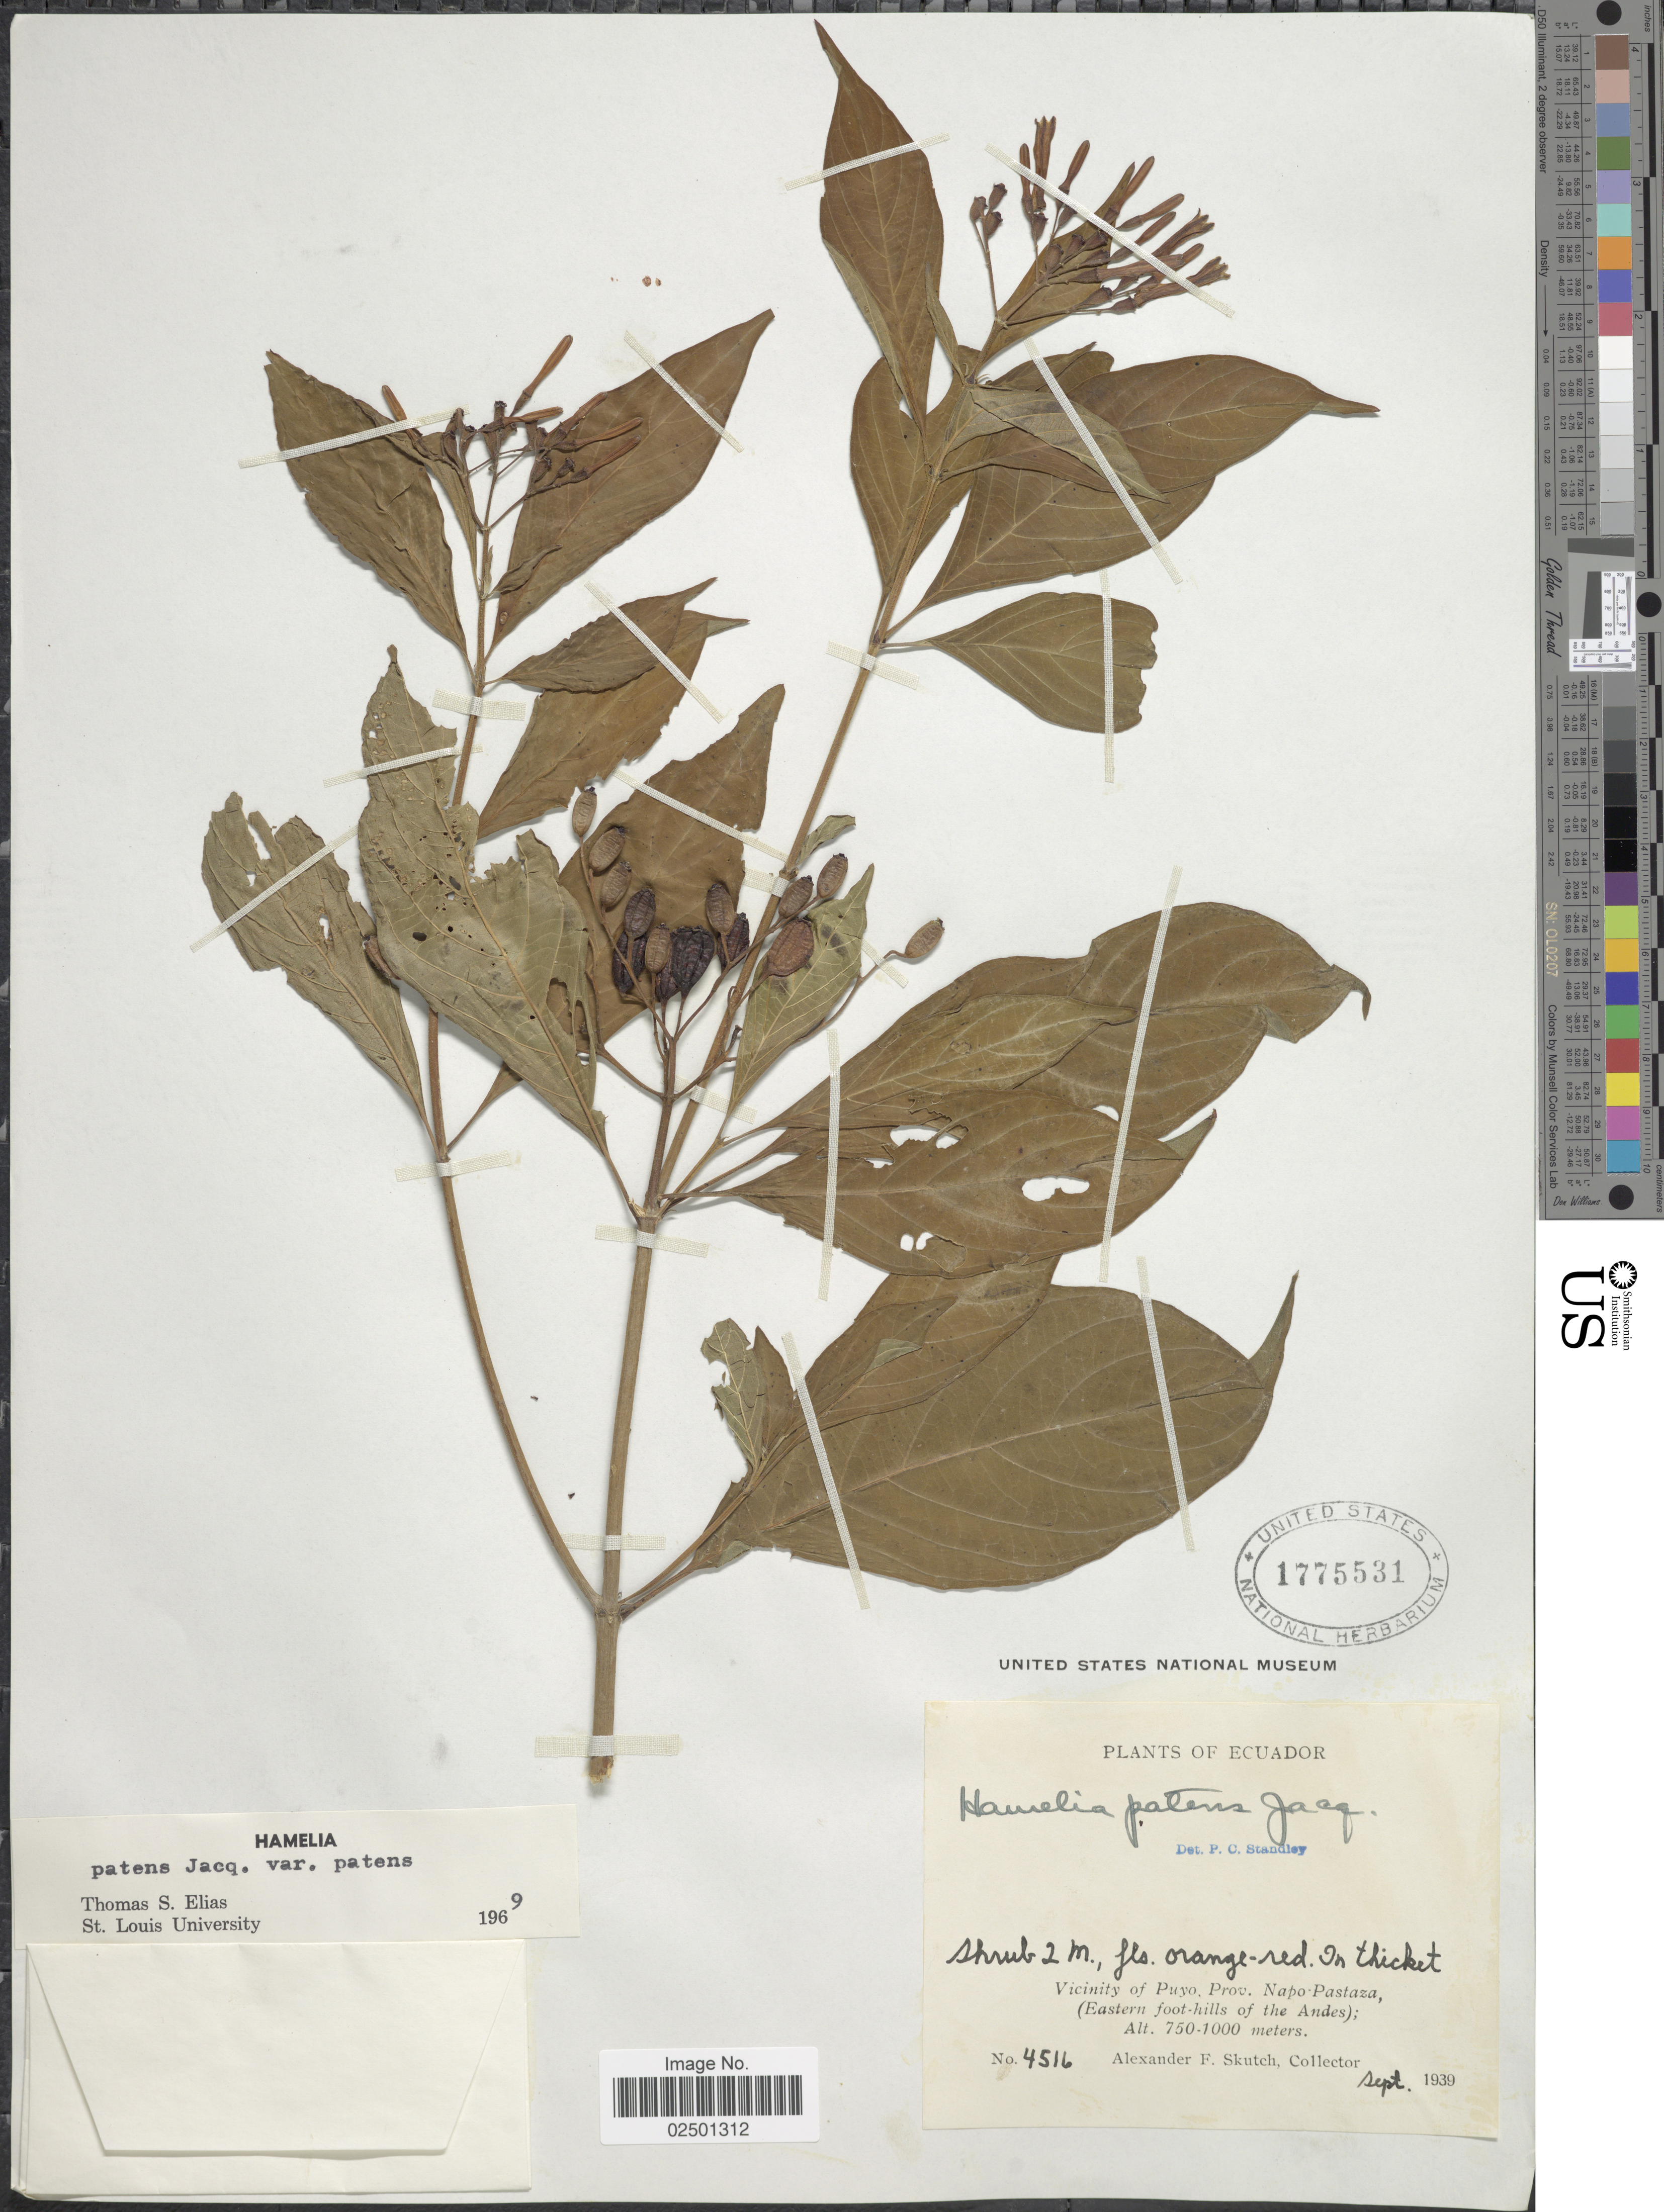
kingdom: Plantae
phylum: Tracheophyta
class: Magnoliopsida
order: Gentianales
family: Rubiaceae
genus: Hamelia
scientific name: Hamelia patens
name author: Jacq.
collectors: A. F. Skutch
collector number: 4516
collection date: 1939-09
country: Ecuador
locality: Vicinity of Puyo, Pro. Napo-Pastaza, (Eastern foot-hills of the Andes).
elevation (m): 750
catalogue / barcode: US 1775531